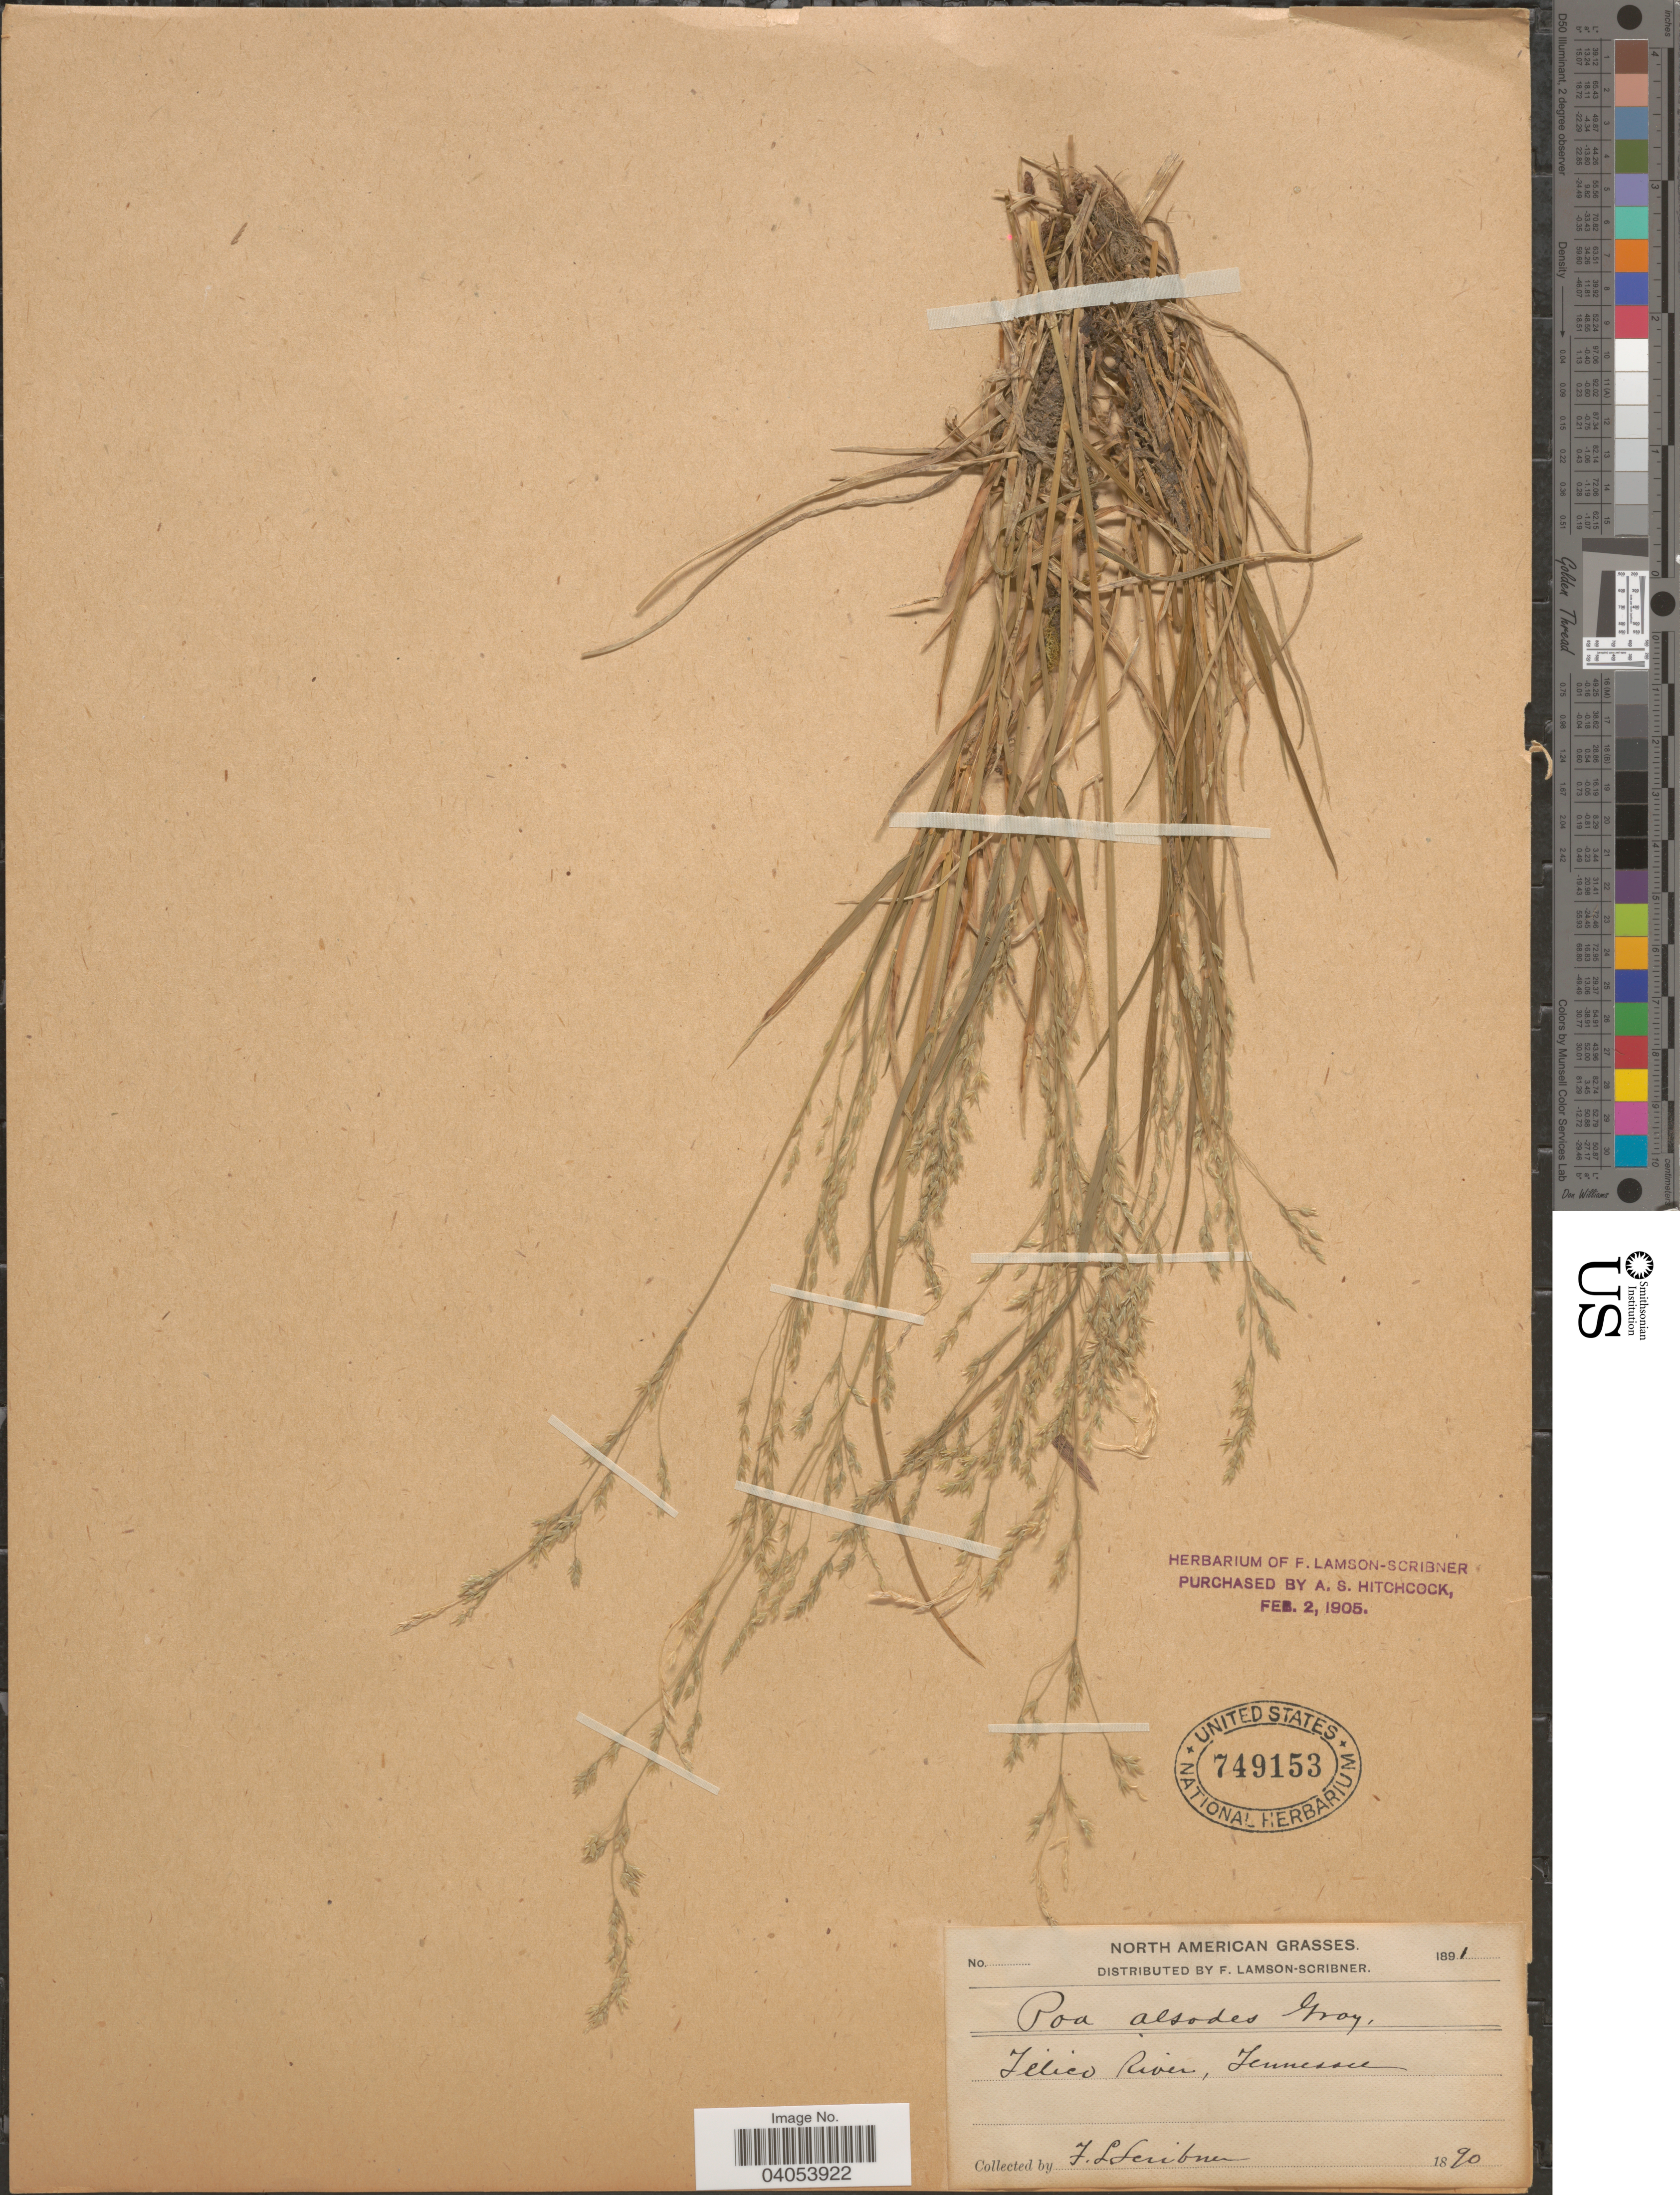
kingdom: Plantae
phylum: Tracheophyta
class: Liliopsida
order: Poales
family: Poaceae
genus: Poa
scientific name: Poa alsodes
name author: A. Gray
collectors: F. L. Scribner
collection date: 1890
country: United States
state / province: Tennessee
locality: Telico River.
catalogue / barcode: US 749153